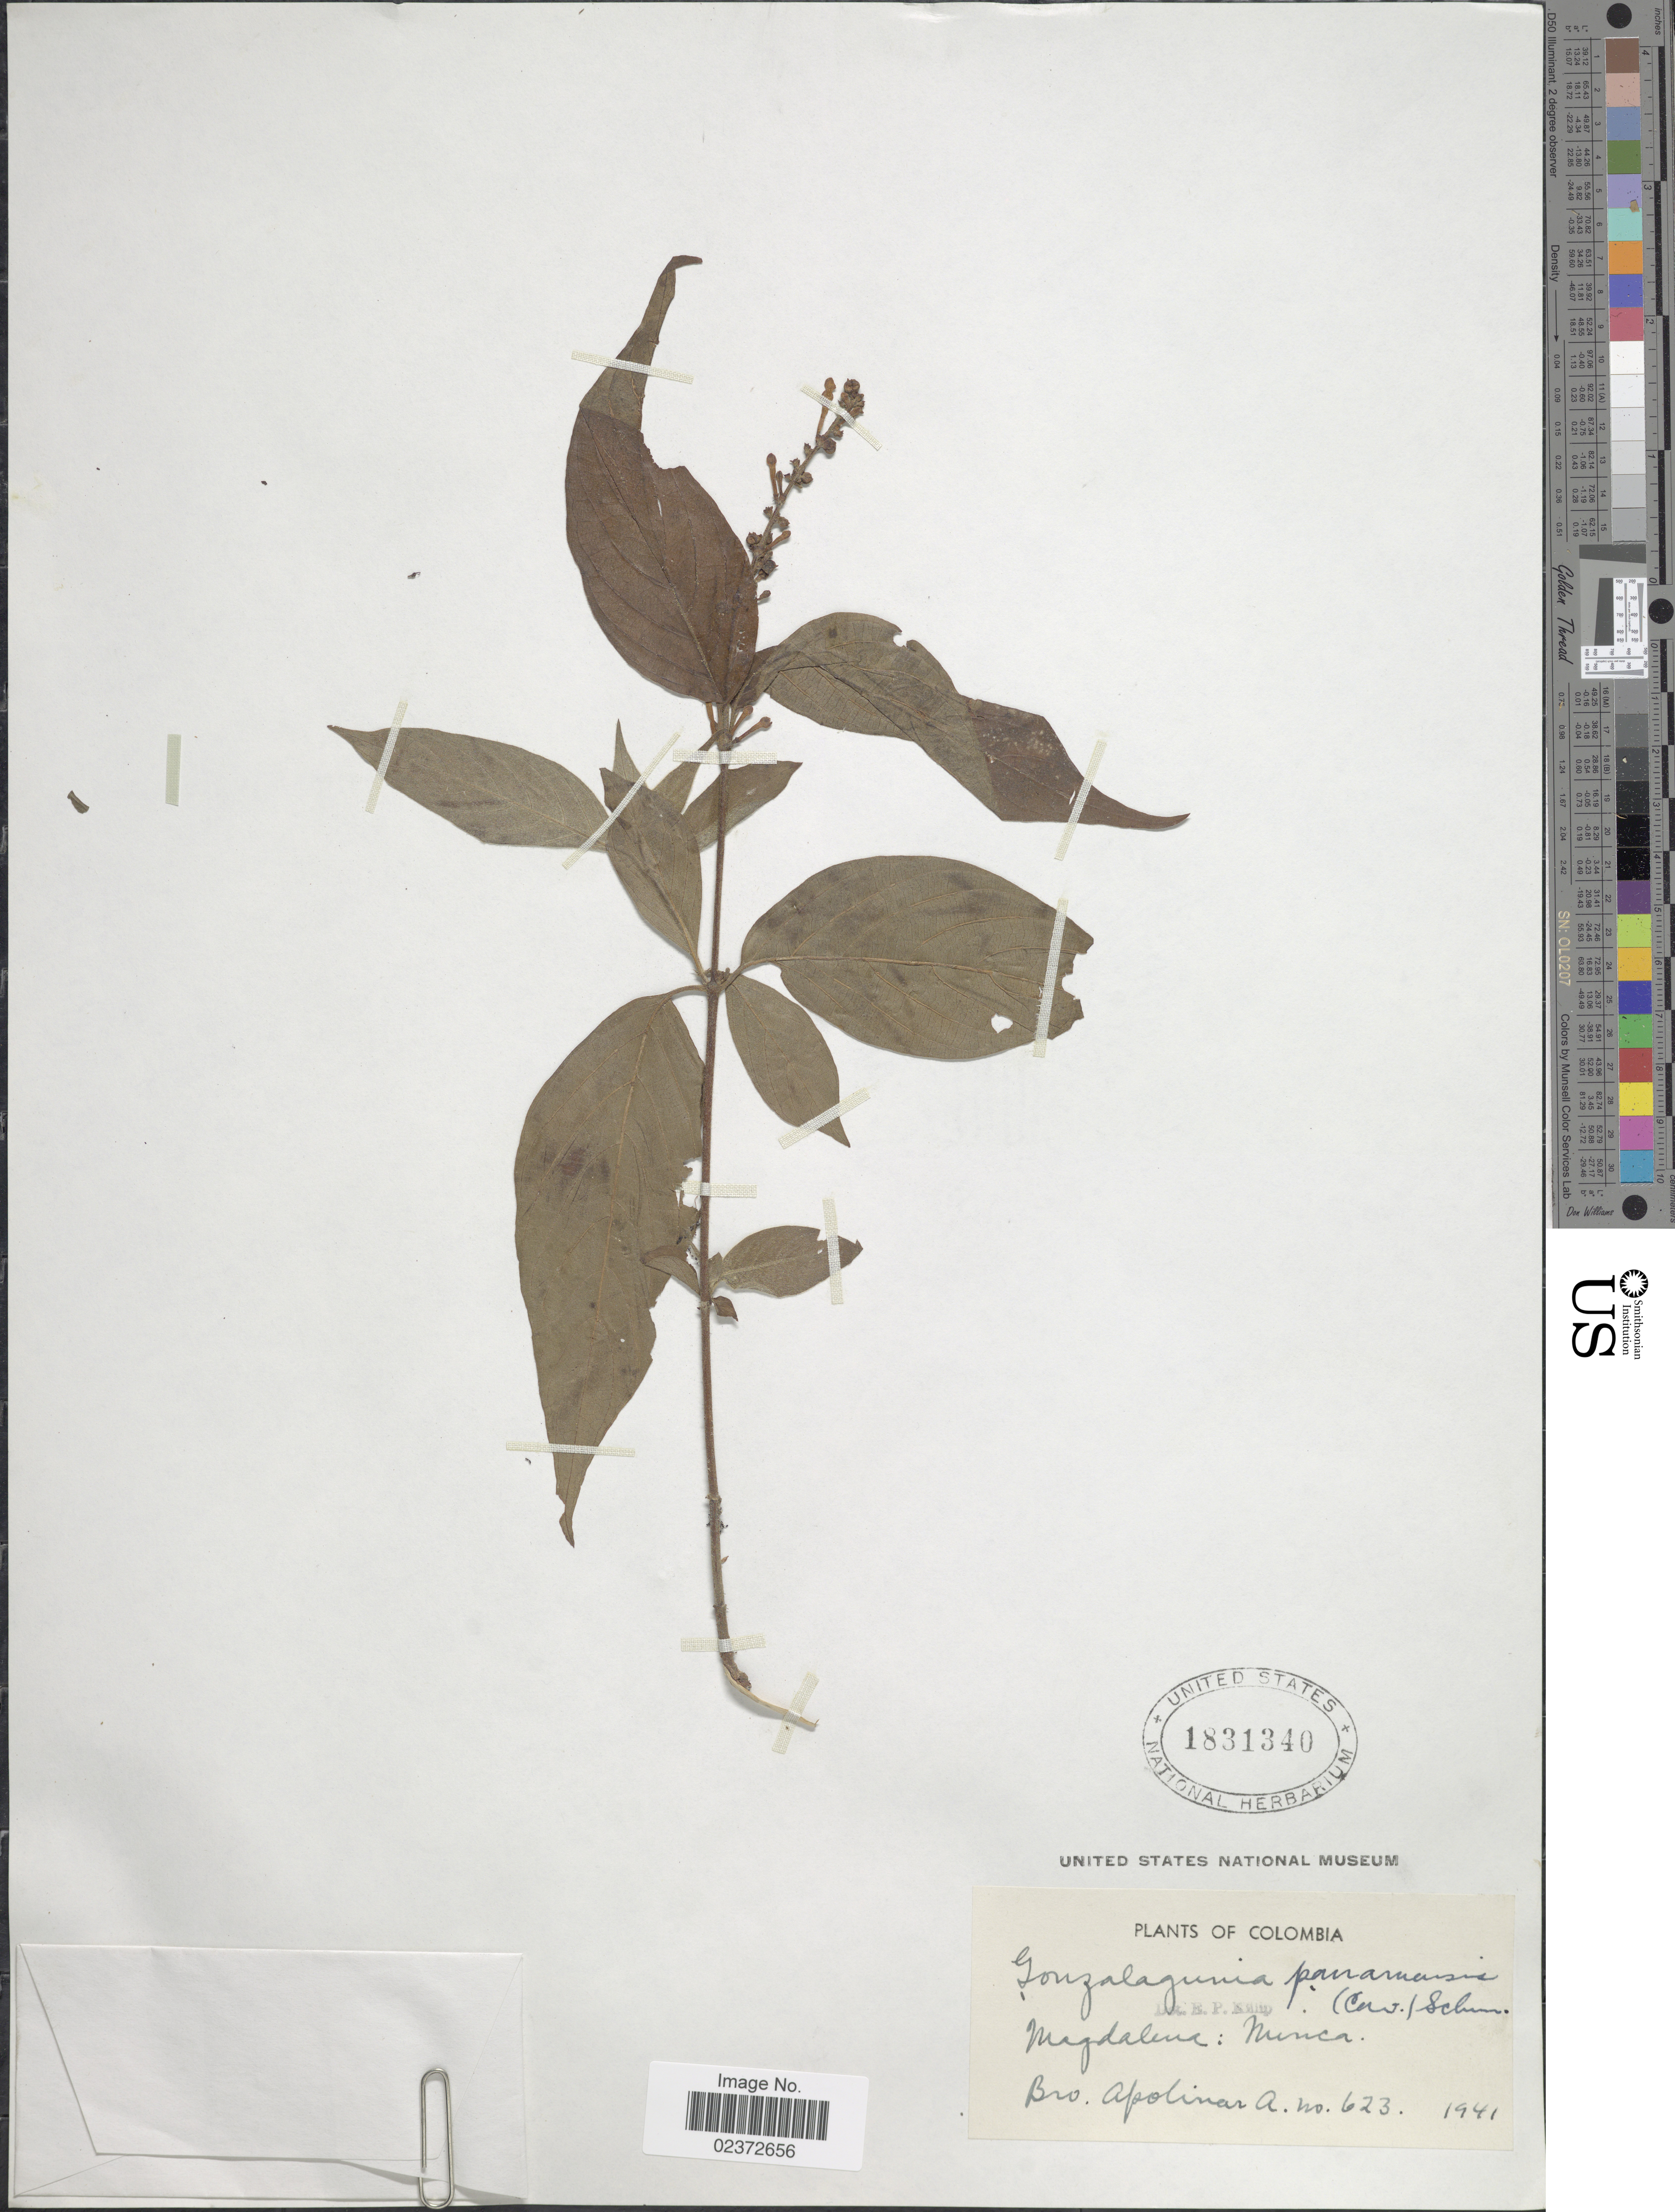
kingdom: Plantae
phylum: Tracheophyta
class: Magnoliopsida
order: Gentianales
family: Rubiaceae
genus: Gonzalagunia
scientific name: Gonzalagunia panamensis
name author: (Cav.) K. Schum.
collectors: Bro. Apolinar A.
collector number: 623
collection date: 1941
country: Colombia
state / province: Magdalena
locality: Nunca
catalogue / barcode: US 1831340